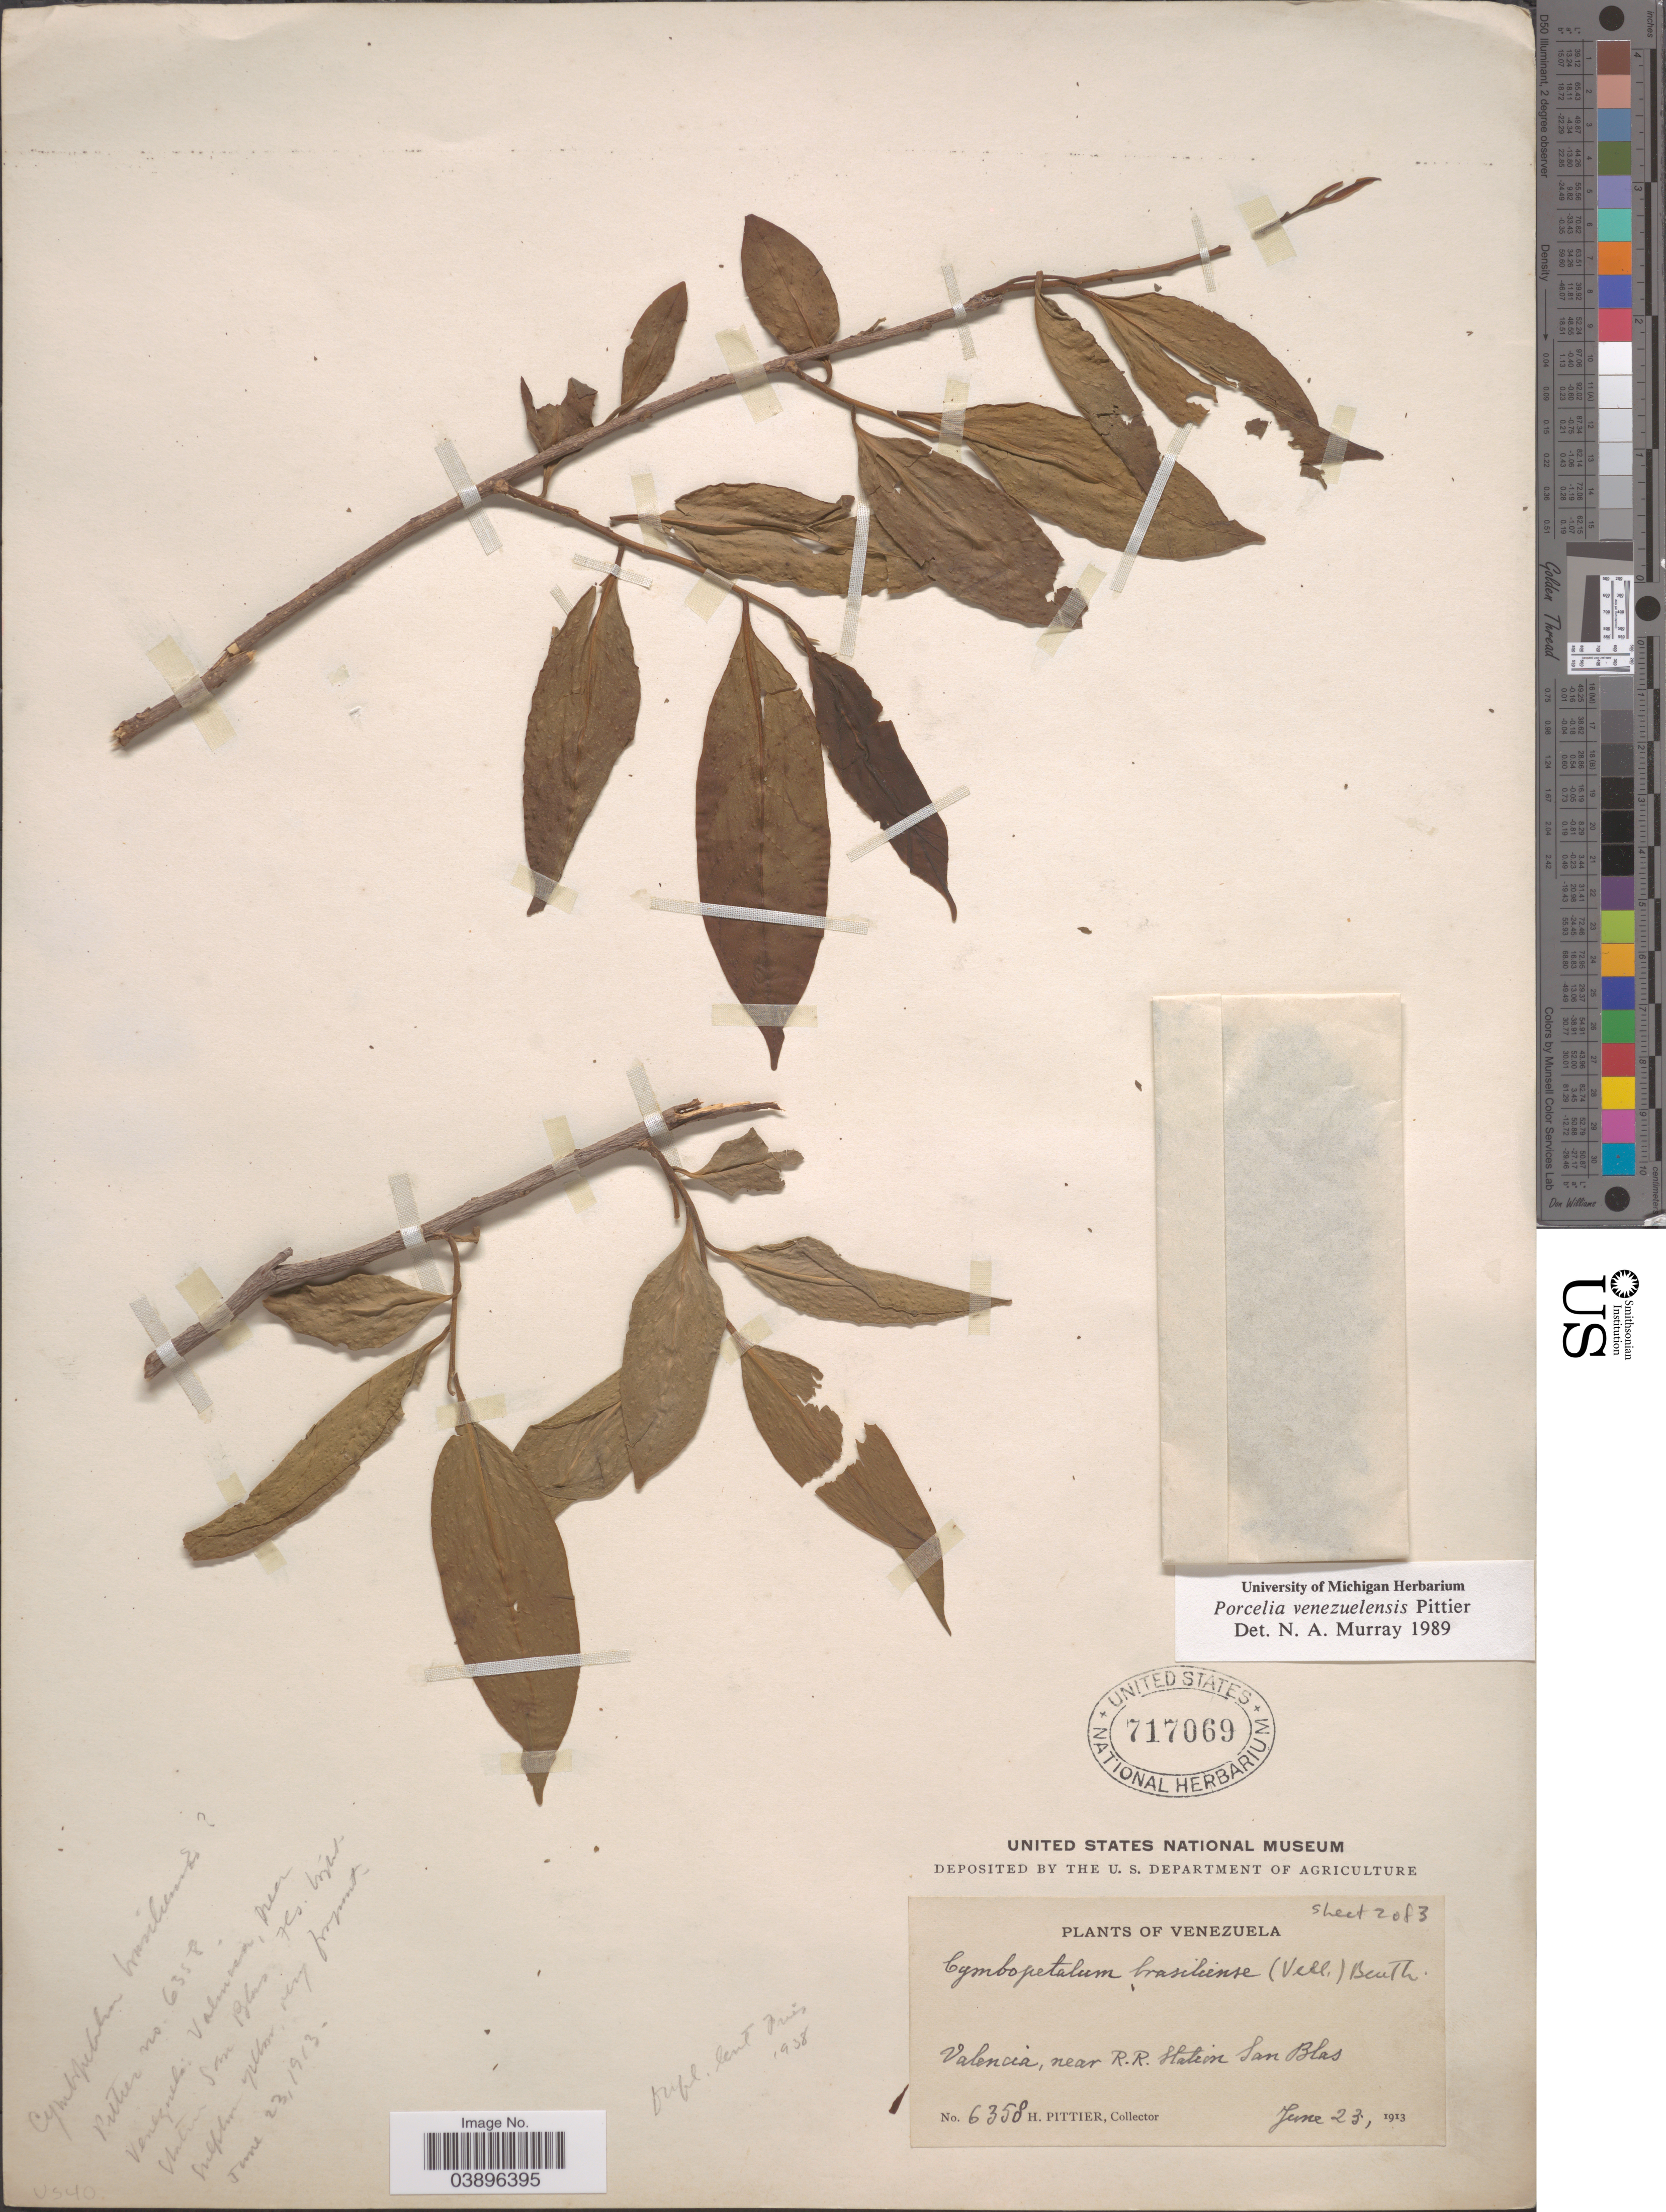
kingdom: Plantae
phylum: Tracheophyta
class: Magnoliopsida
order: Magnoliales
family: Annonaceae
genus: Porcelia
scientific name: Porcelia venezuelensis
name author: Pittier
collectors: H. F. Pittier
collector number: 6358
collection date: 1913-06-23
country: Venezuela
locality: Valencia, near R.R. Station San Blas.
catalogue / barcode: US 717069